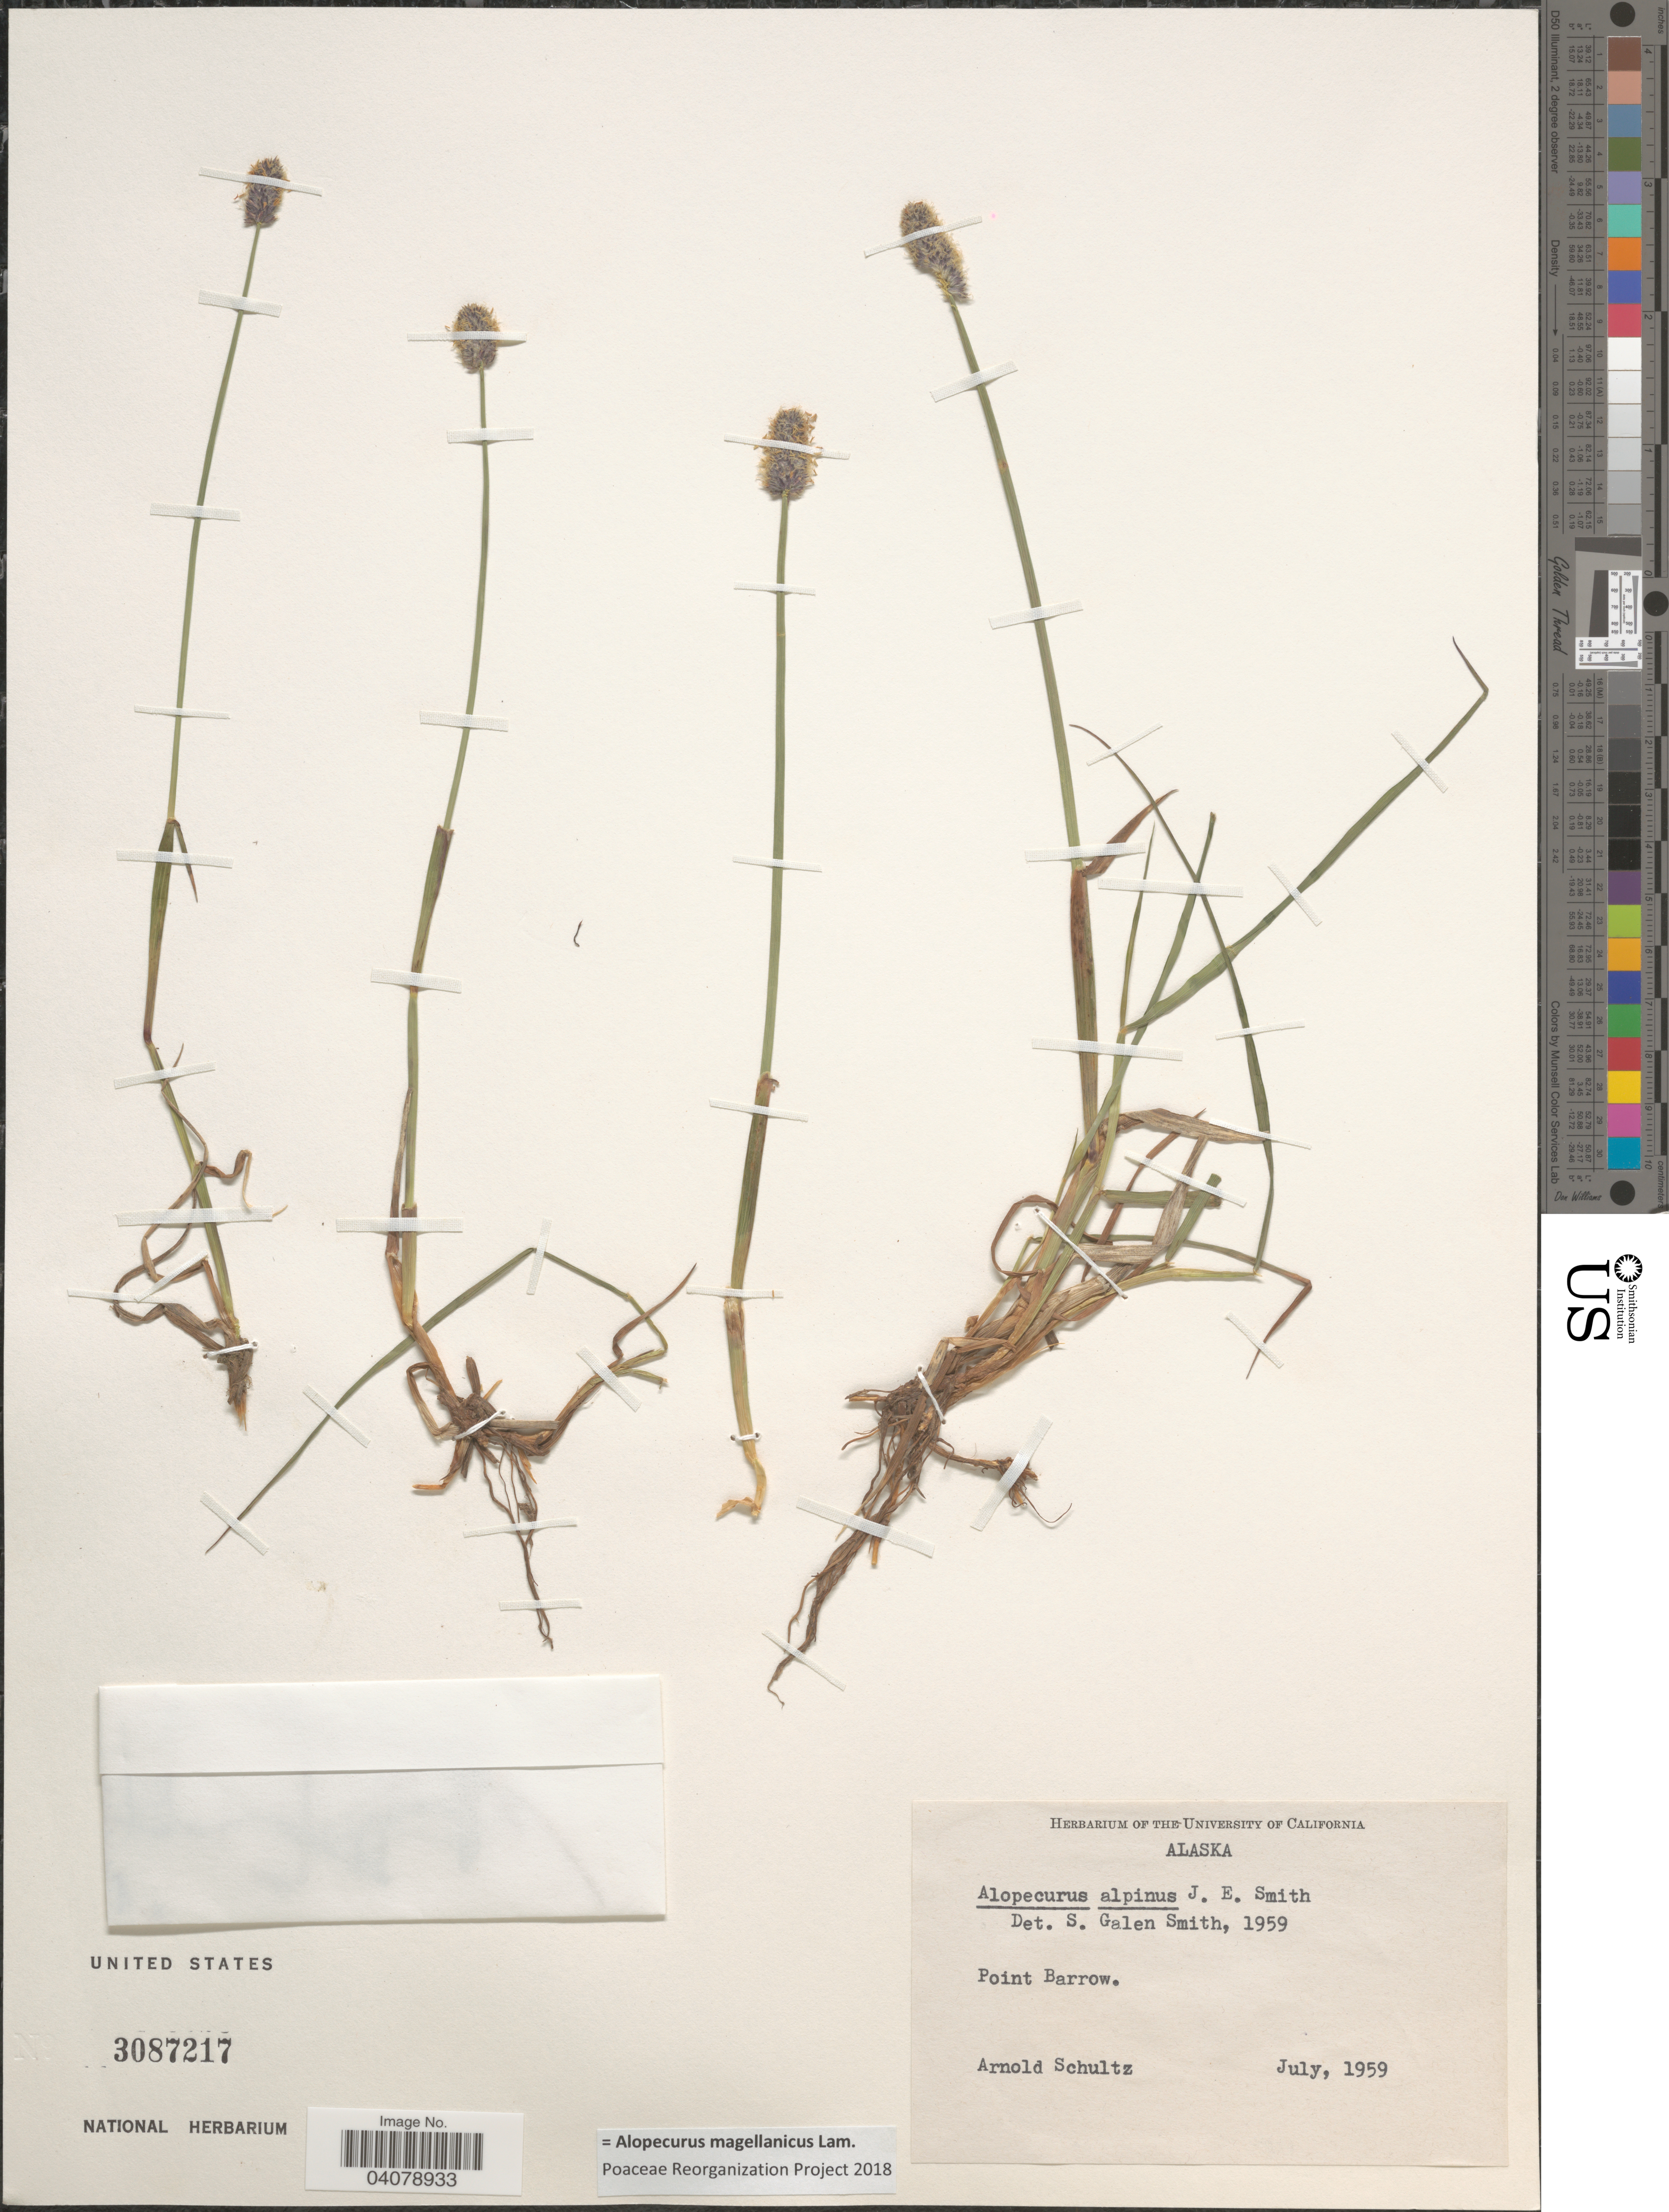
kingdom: Plantae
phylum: Tracheophyta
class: Liliopsida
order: Poales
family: Poaceae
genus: Alopecurus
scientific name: Alopecurus magellanicus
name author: Lam.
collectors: A. Schultz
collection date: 1959-07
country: United States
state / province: Alaska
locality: Point Barrow.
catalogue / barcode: US 3087217